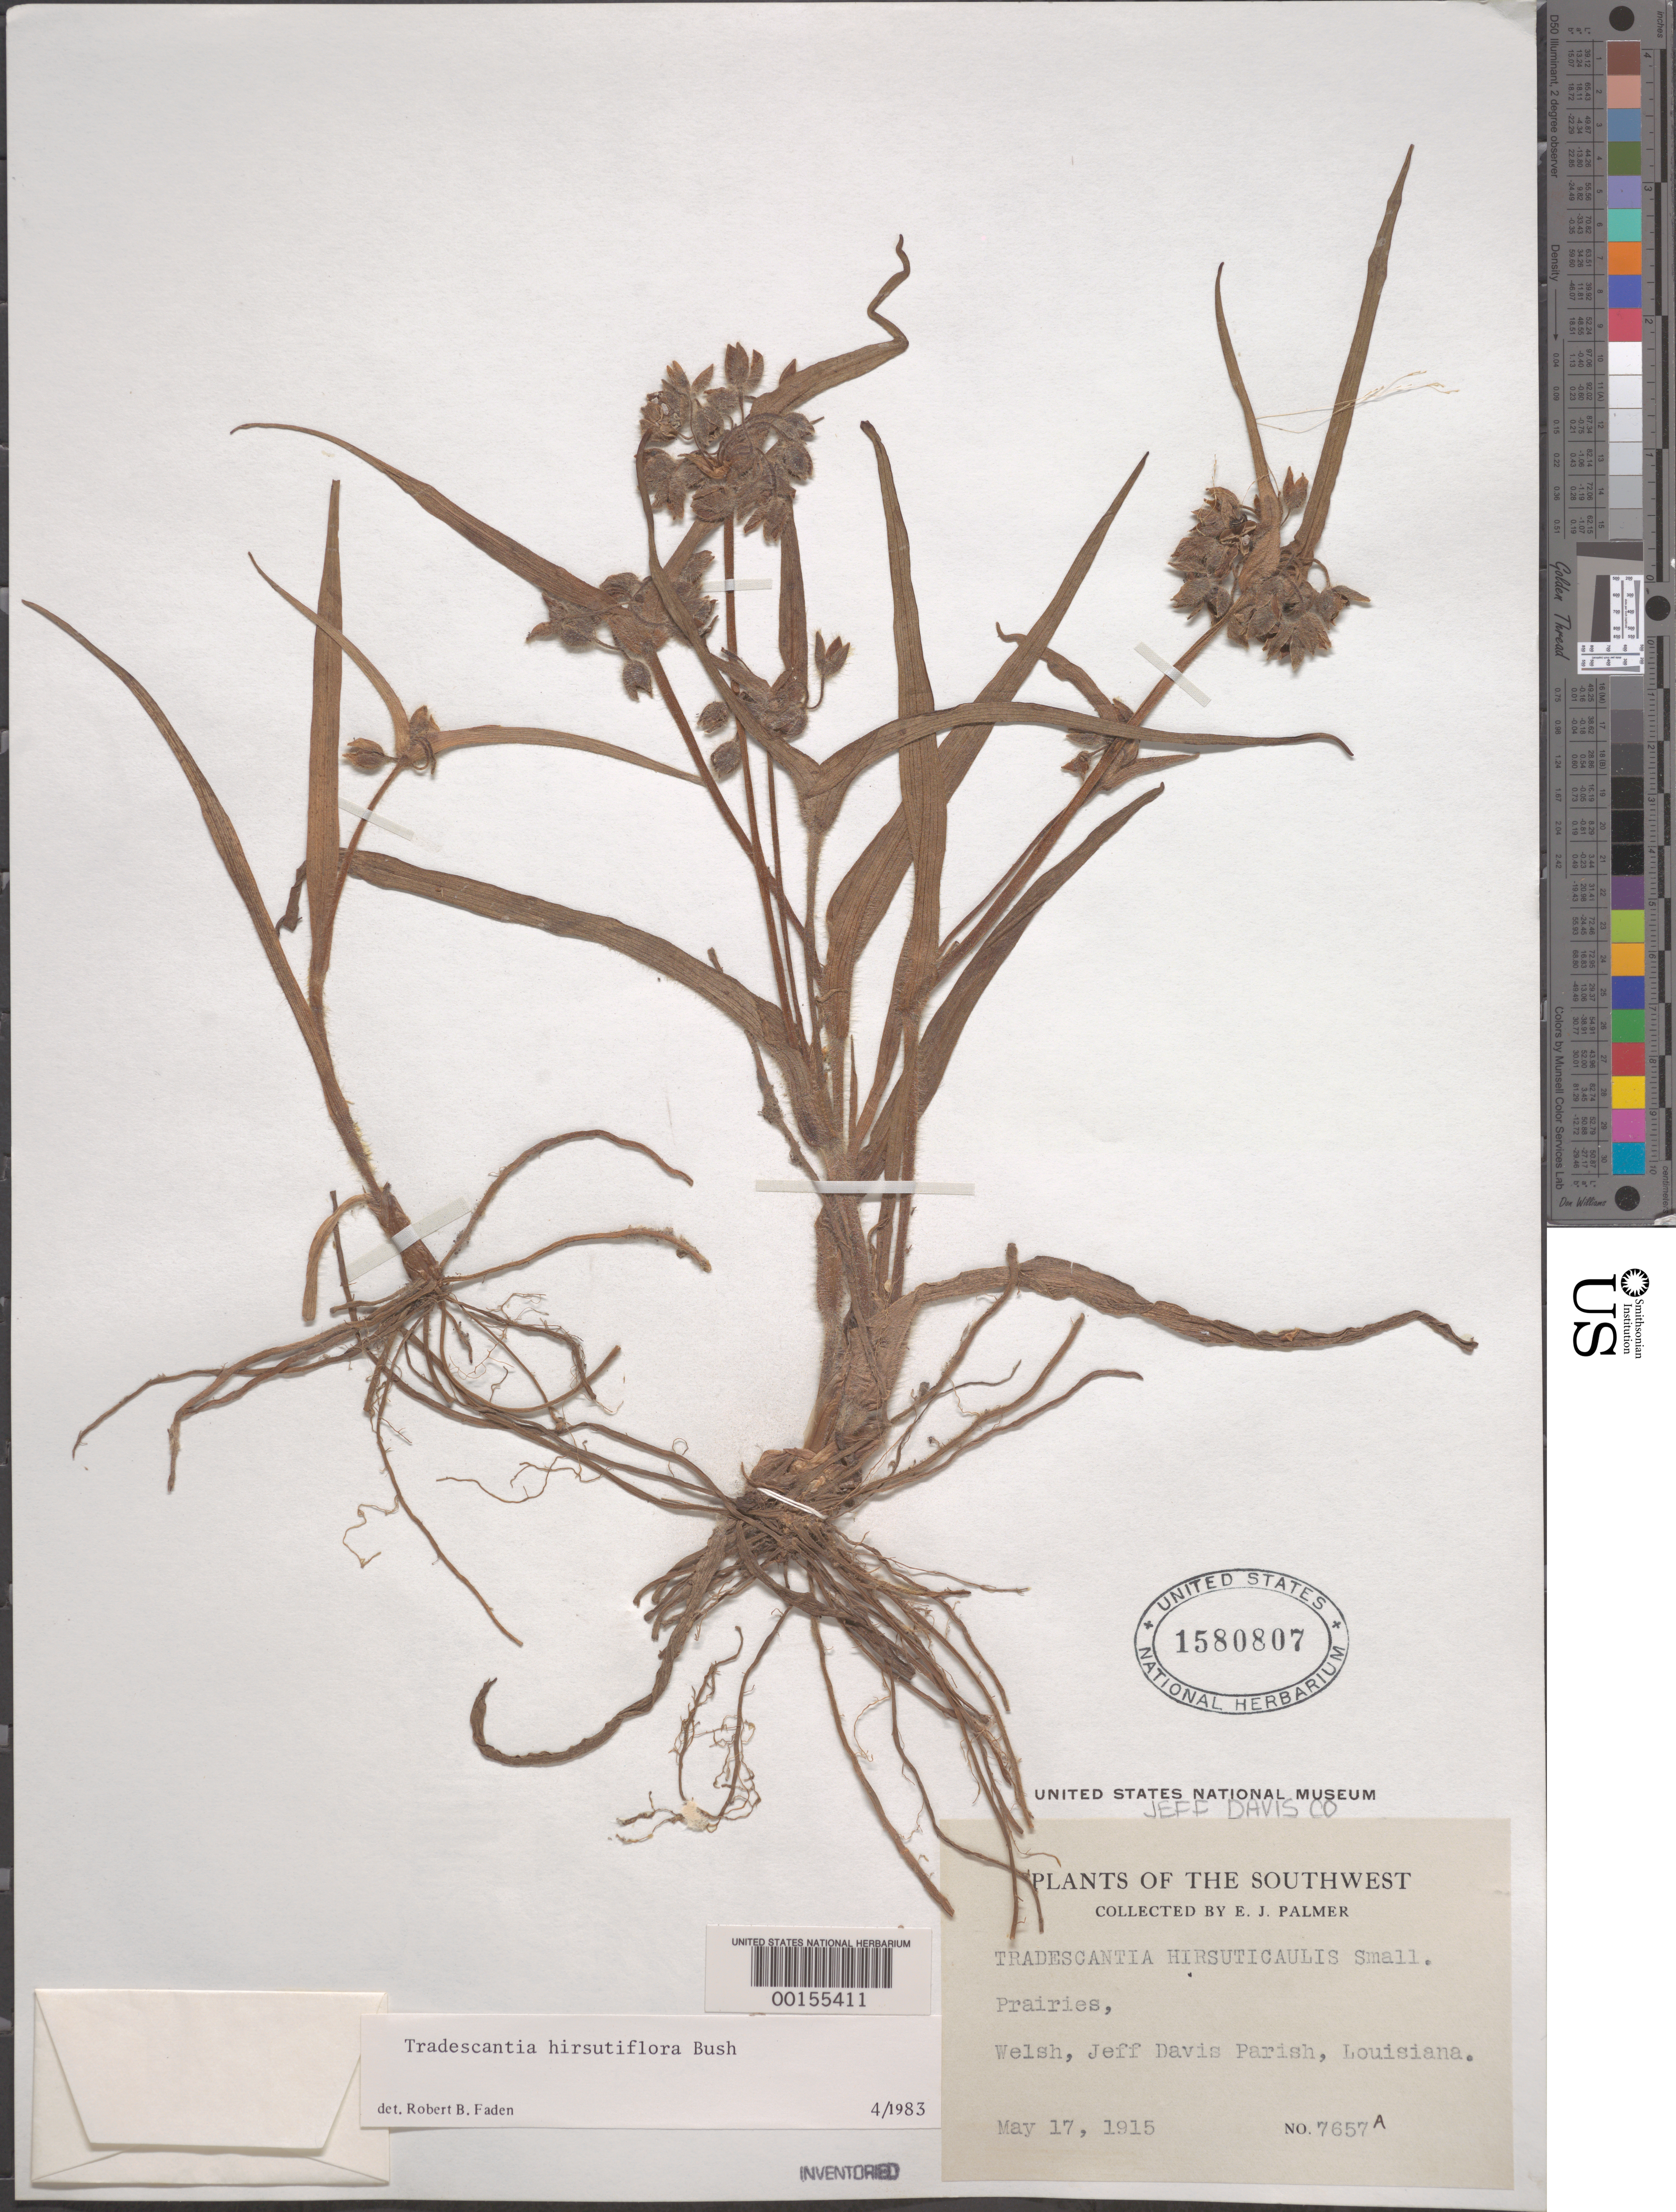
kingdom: Plantae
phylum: Tracheophyta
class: Liliopsida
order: Commelinales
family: Commelinaceae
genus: Tradescantia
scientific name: Tradescantia hirsutiflora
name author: Bush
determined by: Faden, Robert B., (US), Smithsonian Institution - National Museum of Natural History (UNITED STATES)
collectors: E. J. Palmer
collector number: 7657a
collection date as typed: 17 May 1915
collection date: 1915-05-17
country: United States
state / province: Louisiana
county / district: Jefferson Davis Parish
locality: Welsh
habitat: Prairies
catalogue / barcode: US 1580807